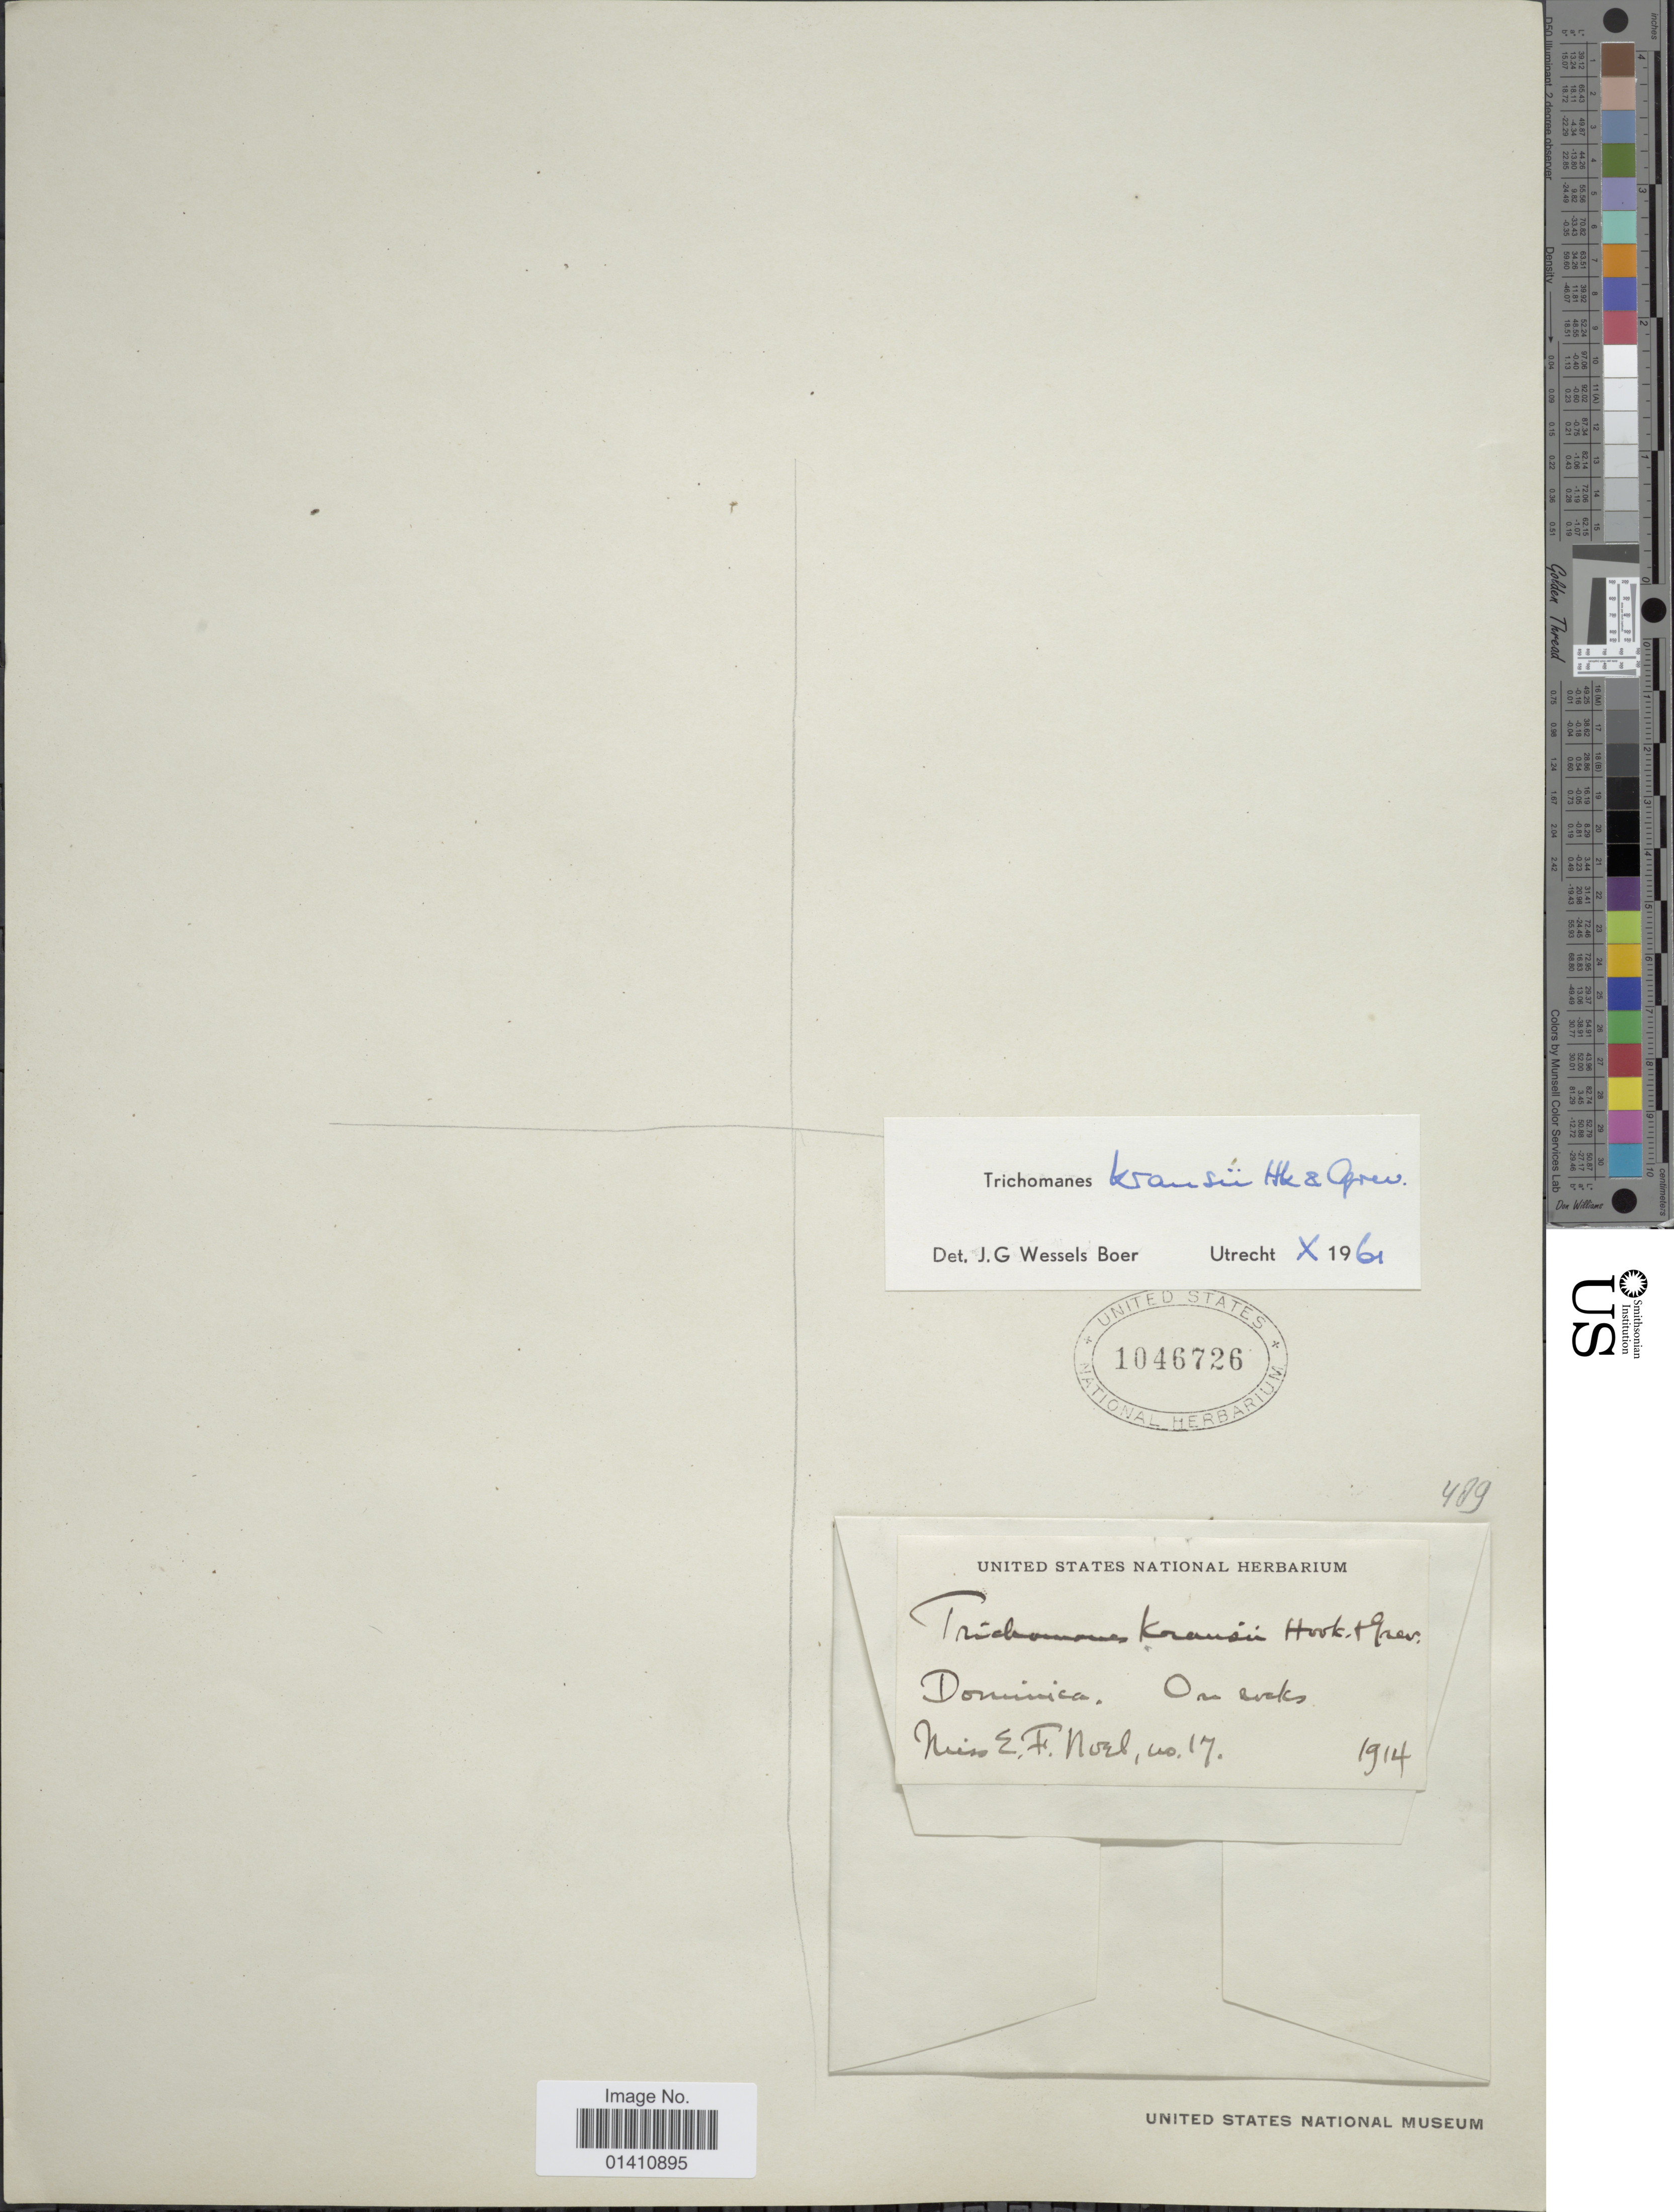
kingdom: Plantae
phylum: Tracheophyta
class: Polypodiopsida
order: Hymenophyllales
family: Hymenophyllaceae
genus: Didymoglossum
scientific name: Didymoglossum kraussii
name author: (Hook. & Grev.) C. Presl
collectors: E. Noyl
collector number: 17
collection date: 1914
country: Dominica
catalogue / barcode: US 1046726